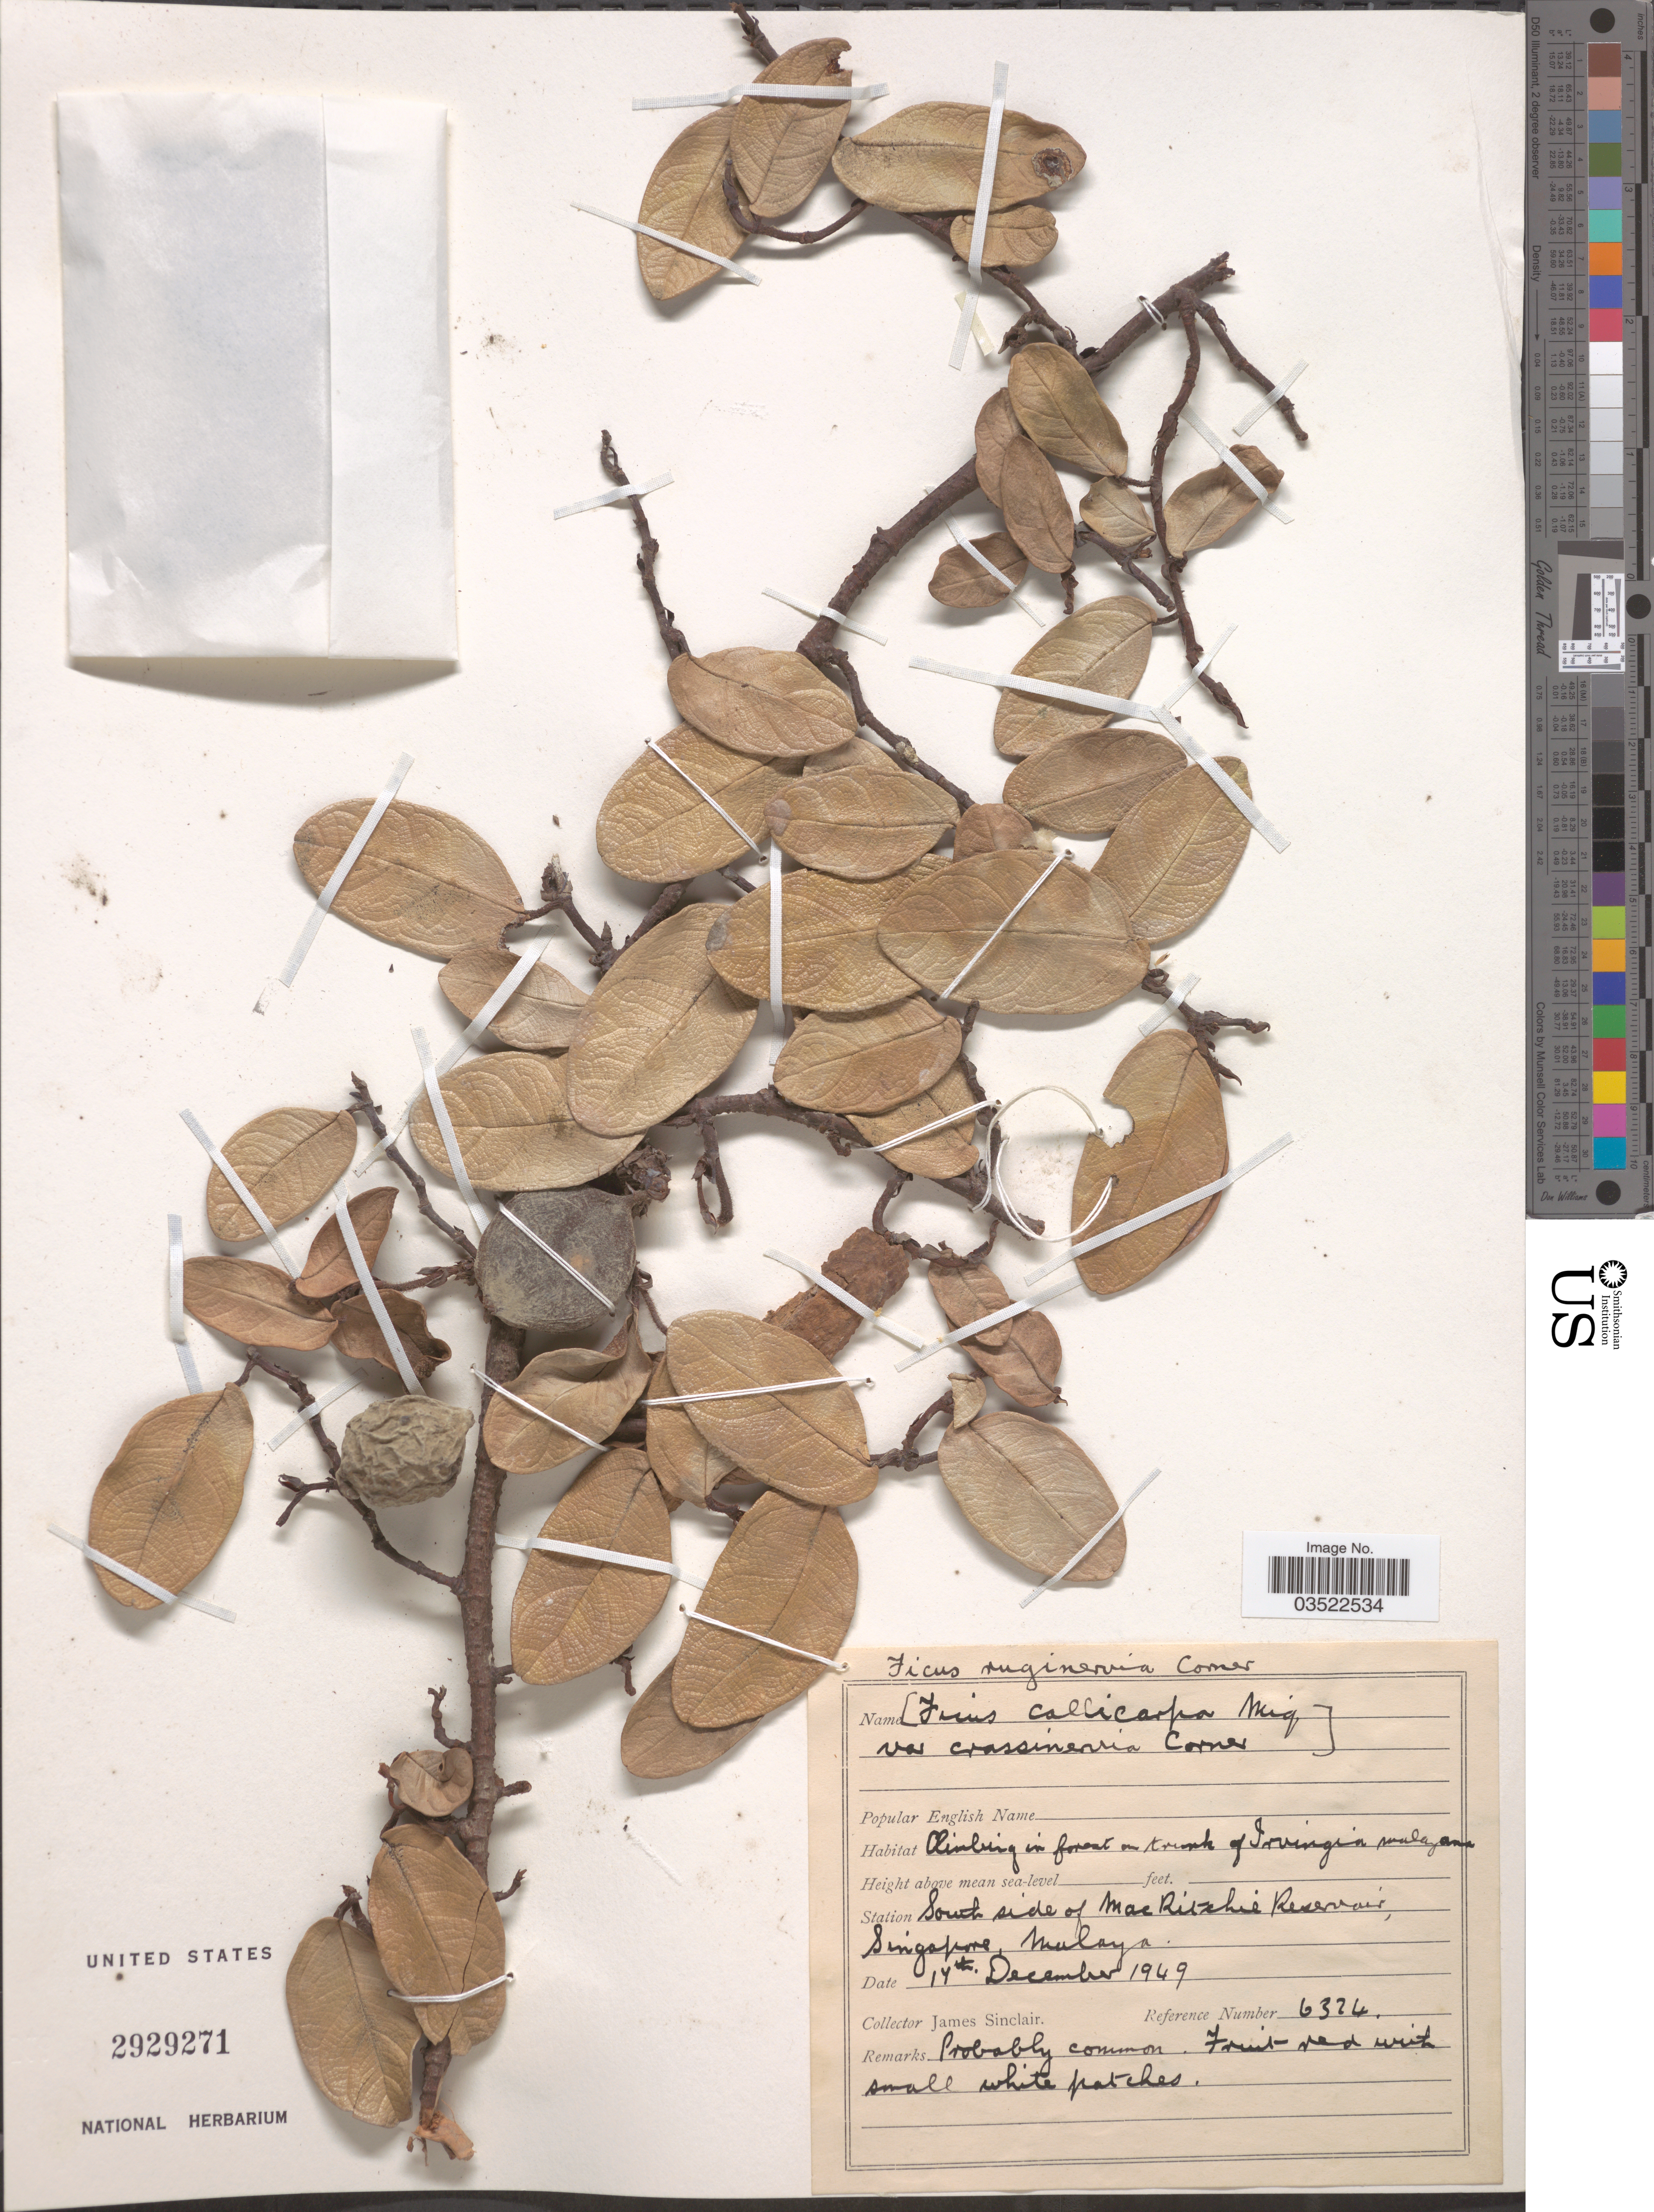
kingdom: Plantae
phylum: Tracheophyta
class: Magnoliopsida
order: Rosales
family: Moraceae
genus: Ficus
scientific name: Ficus ruginervia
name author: Corner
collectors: J. Sinclair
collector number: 6324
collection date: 1949-12-14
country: Singapore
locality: Station south side of MacRitchie Reservoir, Malaya.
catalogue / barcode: US 2929271